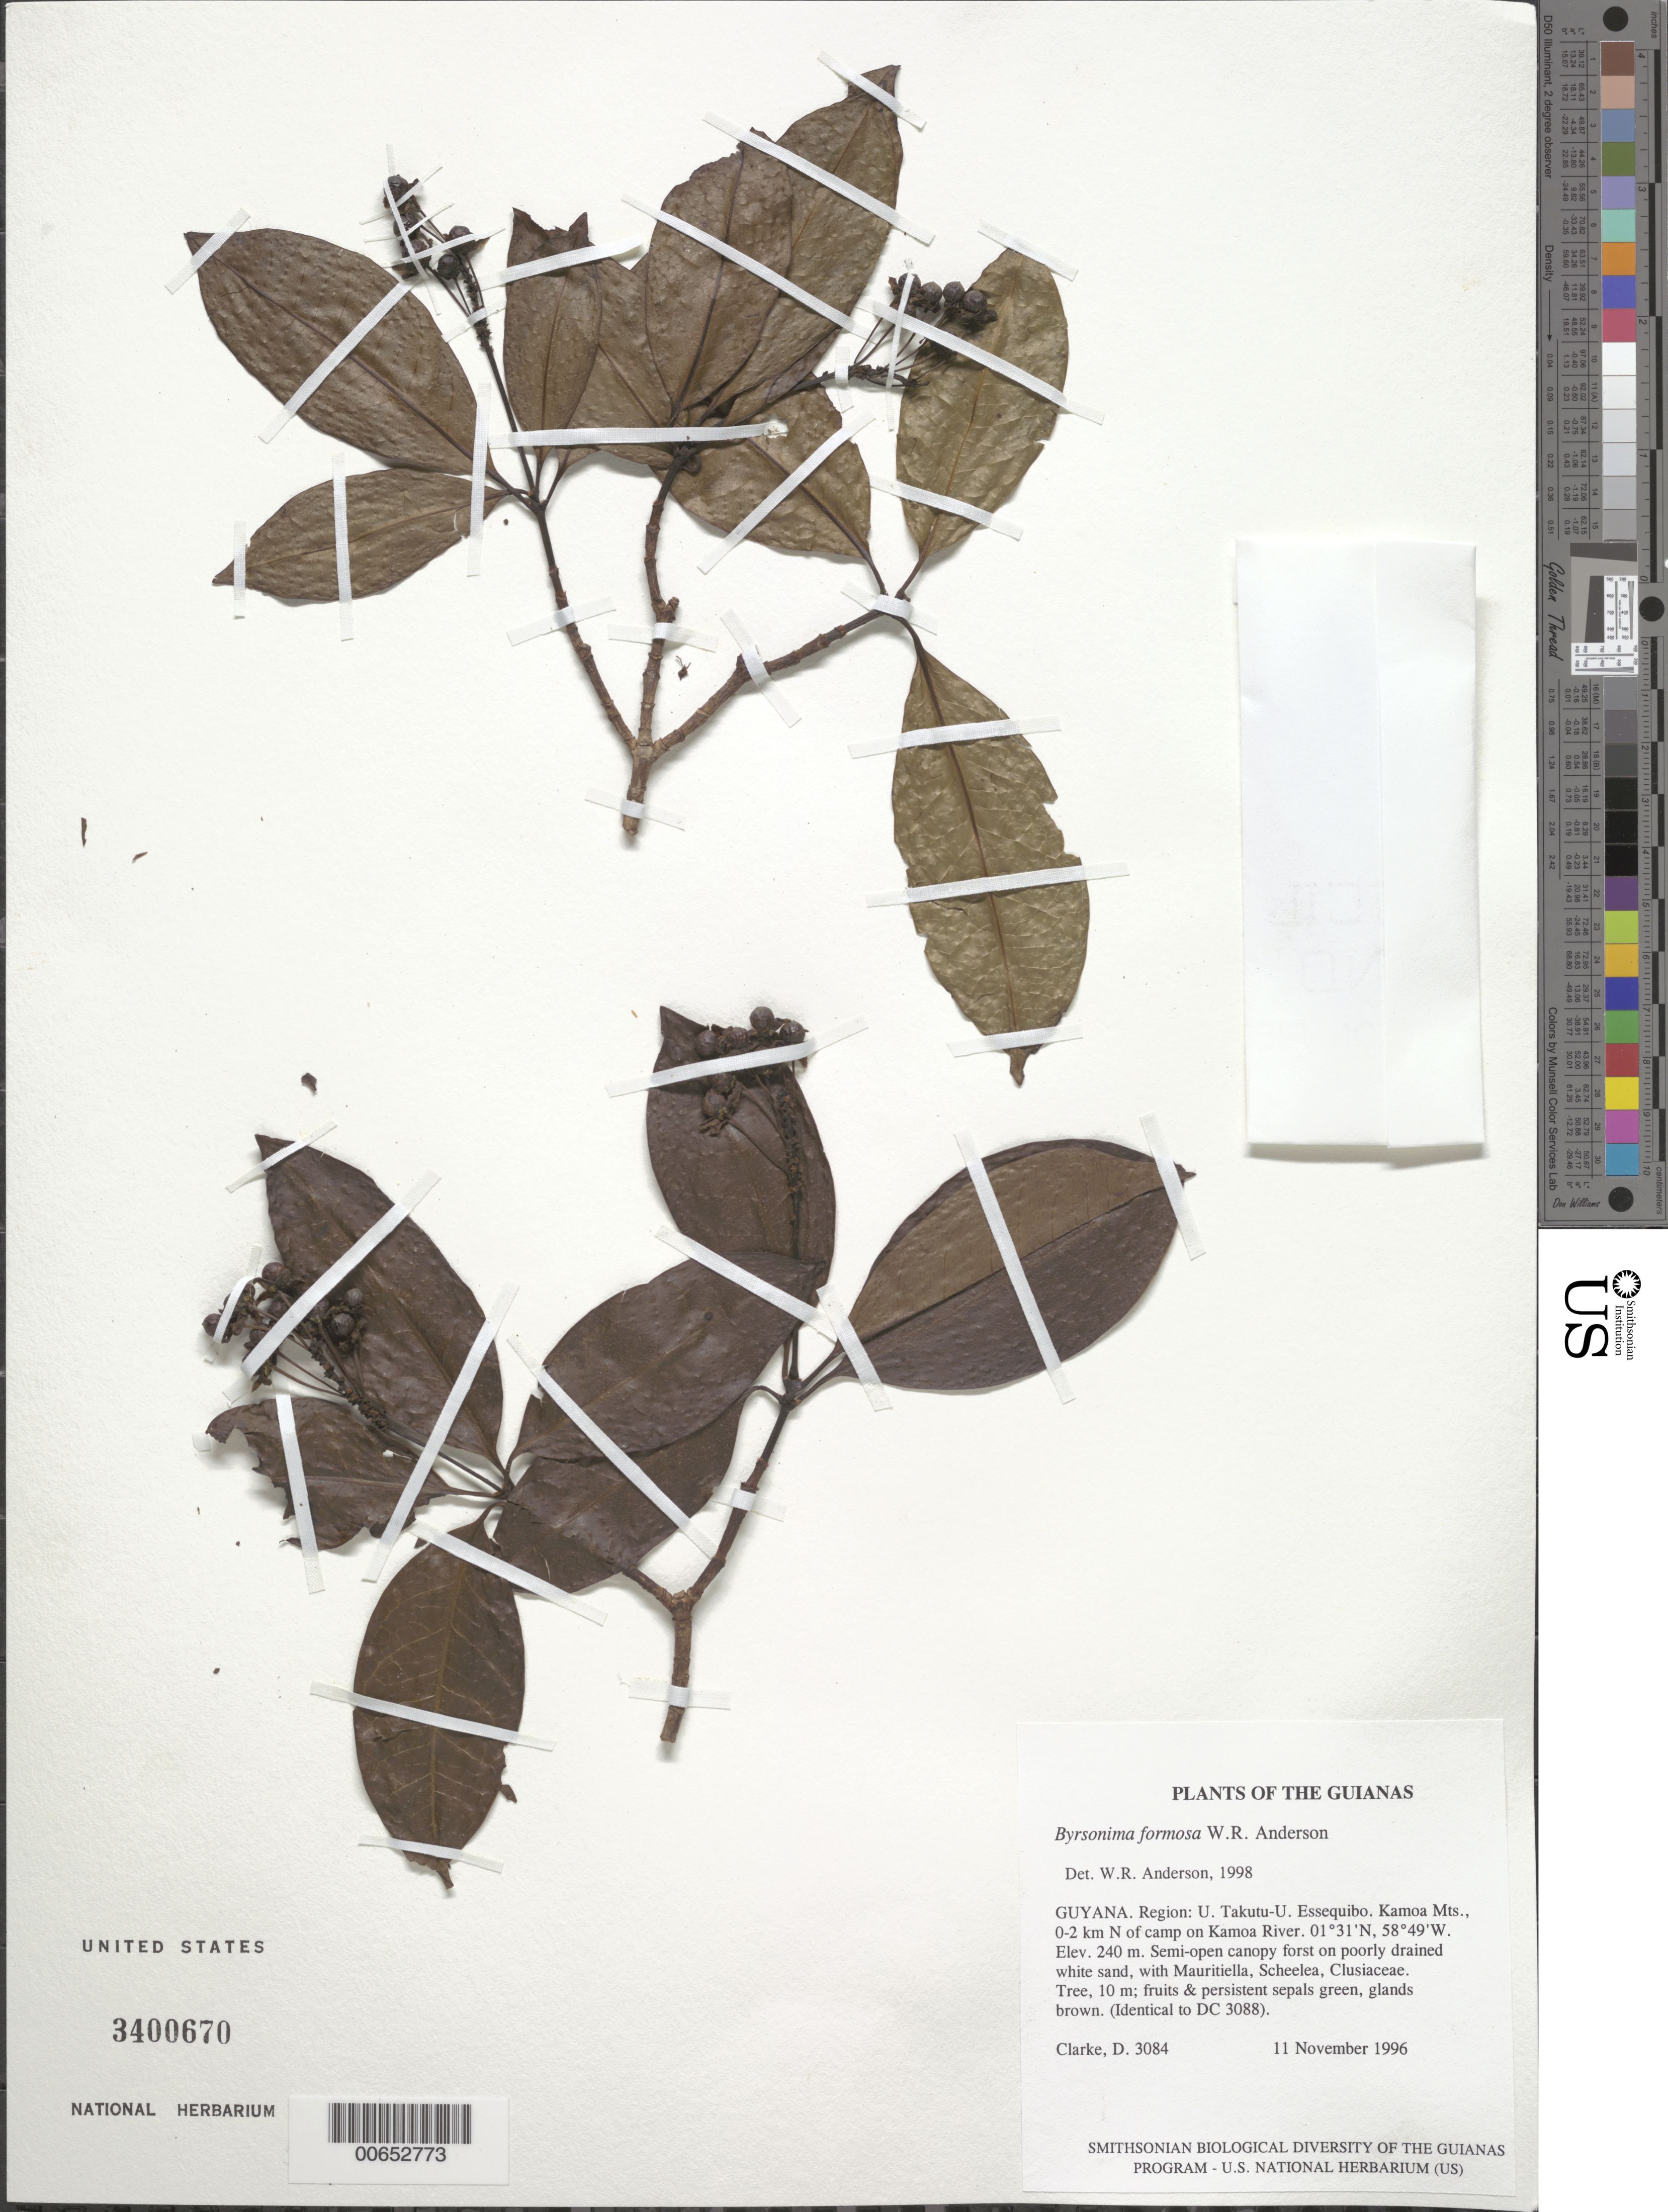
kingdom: Plantae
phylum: Tracheophyta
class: Magnoliopsida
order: Malpighiales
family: Malpighiaceae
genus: Byrsonima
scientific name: Byrsonima formosa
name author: W.R. Anderson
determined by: Anderson, W. R., (MICH), University of Michigan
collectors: H. D. Clarke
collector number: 3084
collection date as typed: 11 November 1996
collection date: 1996-11-11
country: Guyana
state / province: U. Takutu-U. Essequibo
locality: Kamoa Mts., 0-2 km N of camp on Kamoa River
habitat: Semi-open canopy forest on poorly drained white sand, with Mauritiella, Scheelea, Clusiaceae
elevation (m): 240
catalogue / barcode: US 3400670